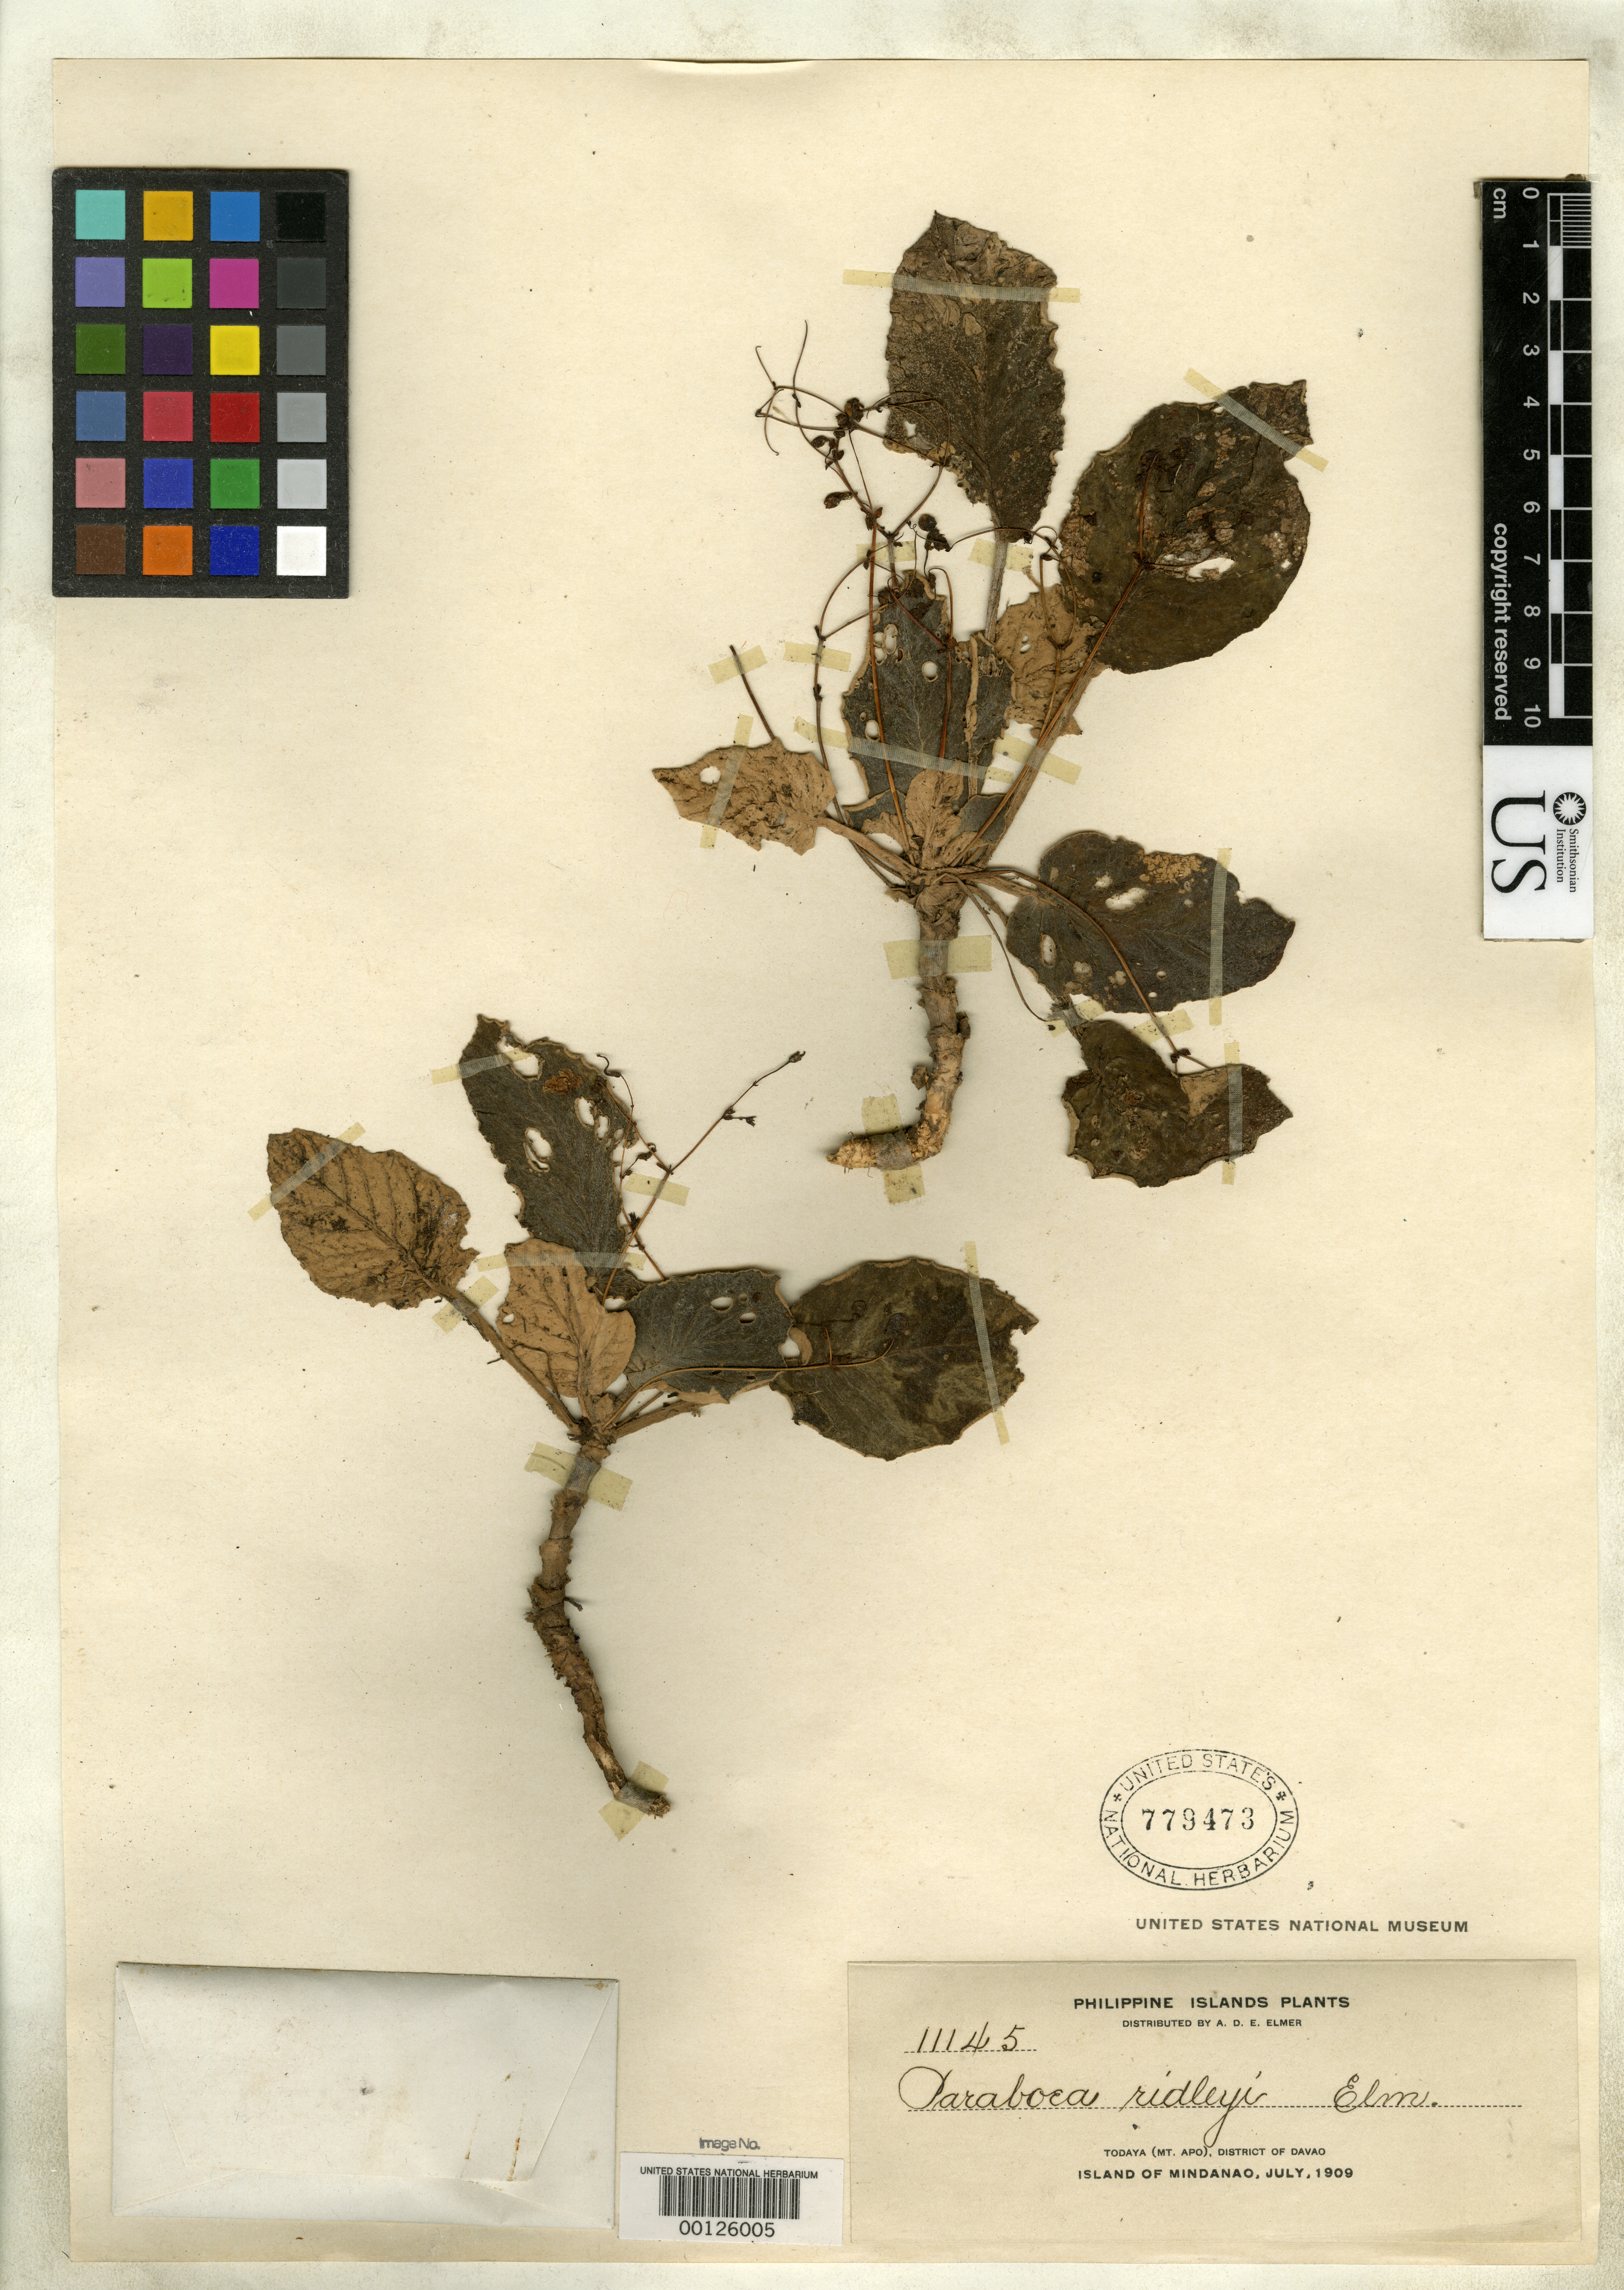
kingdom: Plantae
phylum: Tracheophyta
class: Magnoliopsida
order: Lamiales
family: Gesneriaceae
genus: Paraboea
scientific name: Paraboea ridleyi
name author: Elmer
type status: Isolectotype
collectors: A. D. E. Elmer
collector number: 11145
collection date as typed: Jul 1909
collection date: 1909-07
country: Philippines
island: Mindanao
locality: Todaya (Mt. Apo), District of Davao, Island of Mindanao.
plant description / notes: Currently accepted name as cited by Xu et al., Edinburgh J. Bot. 65: 259 (2008).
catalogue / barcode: US 779473